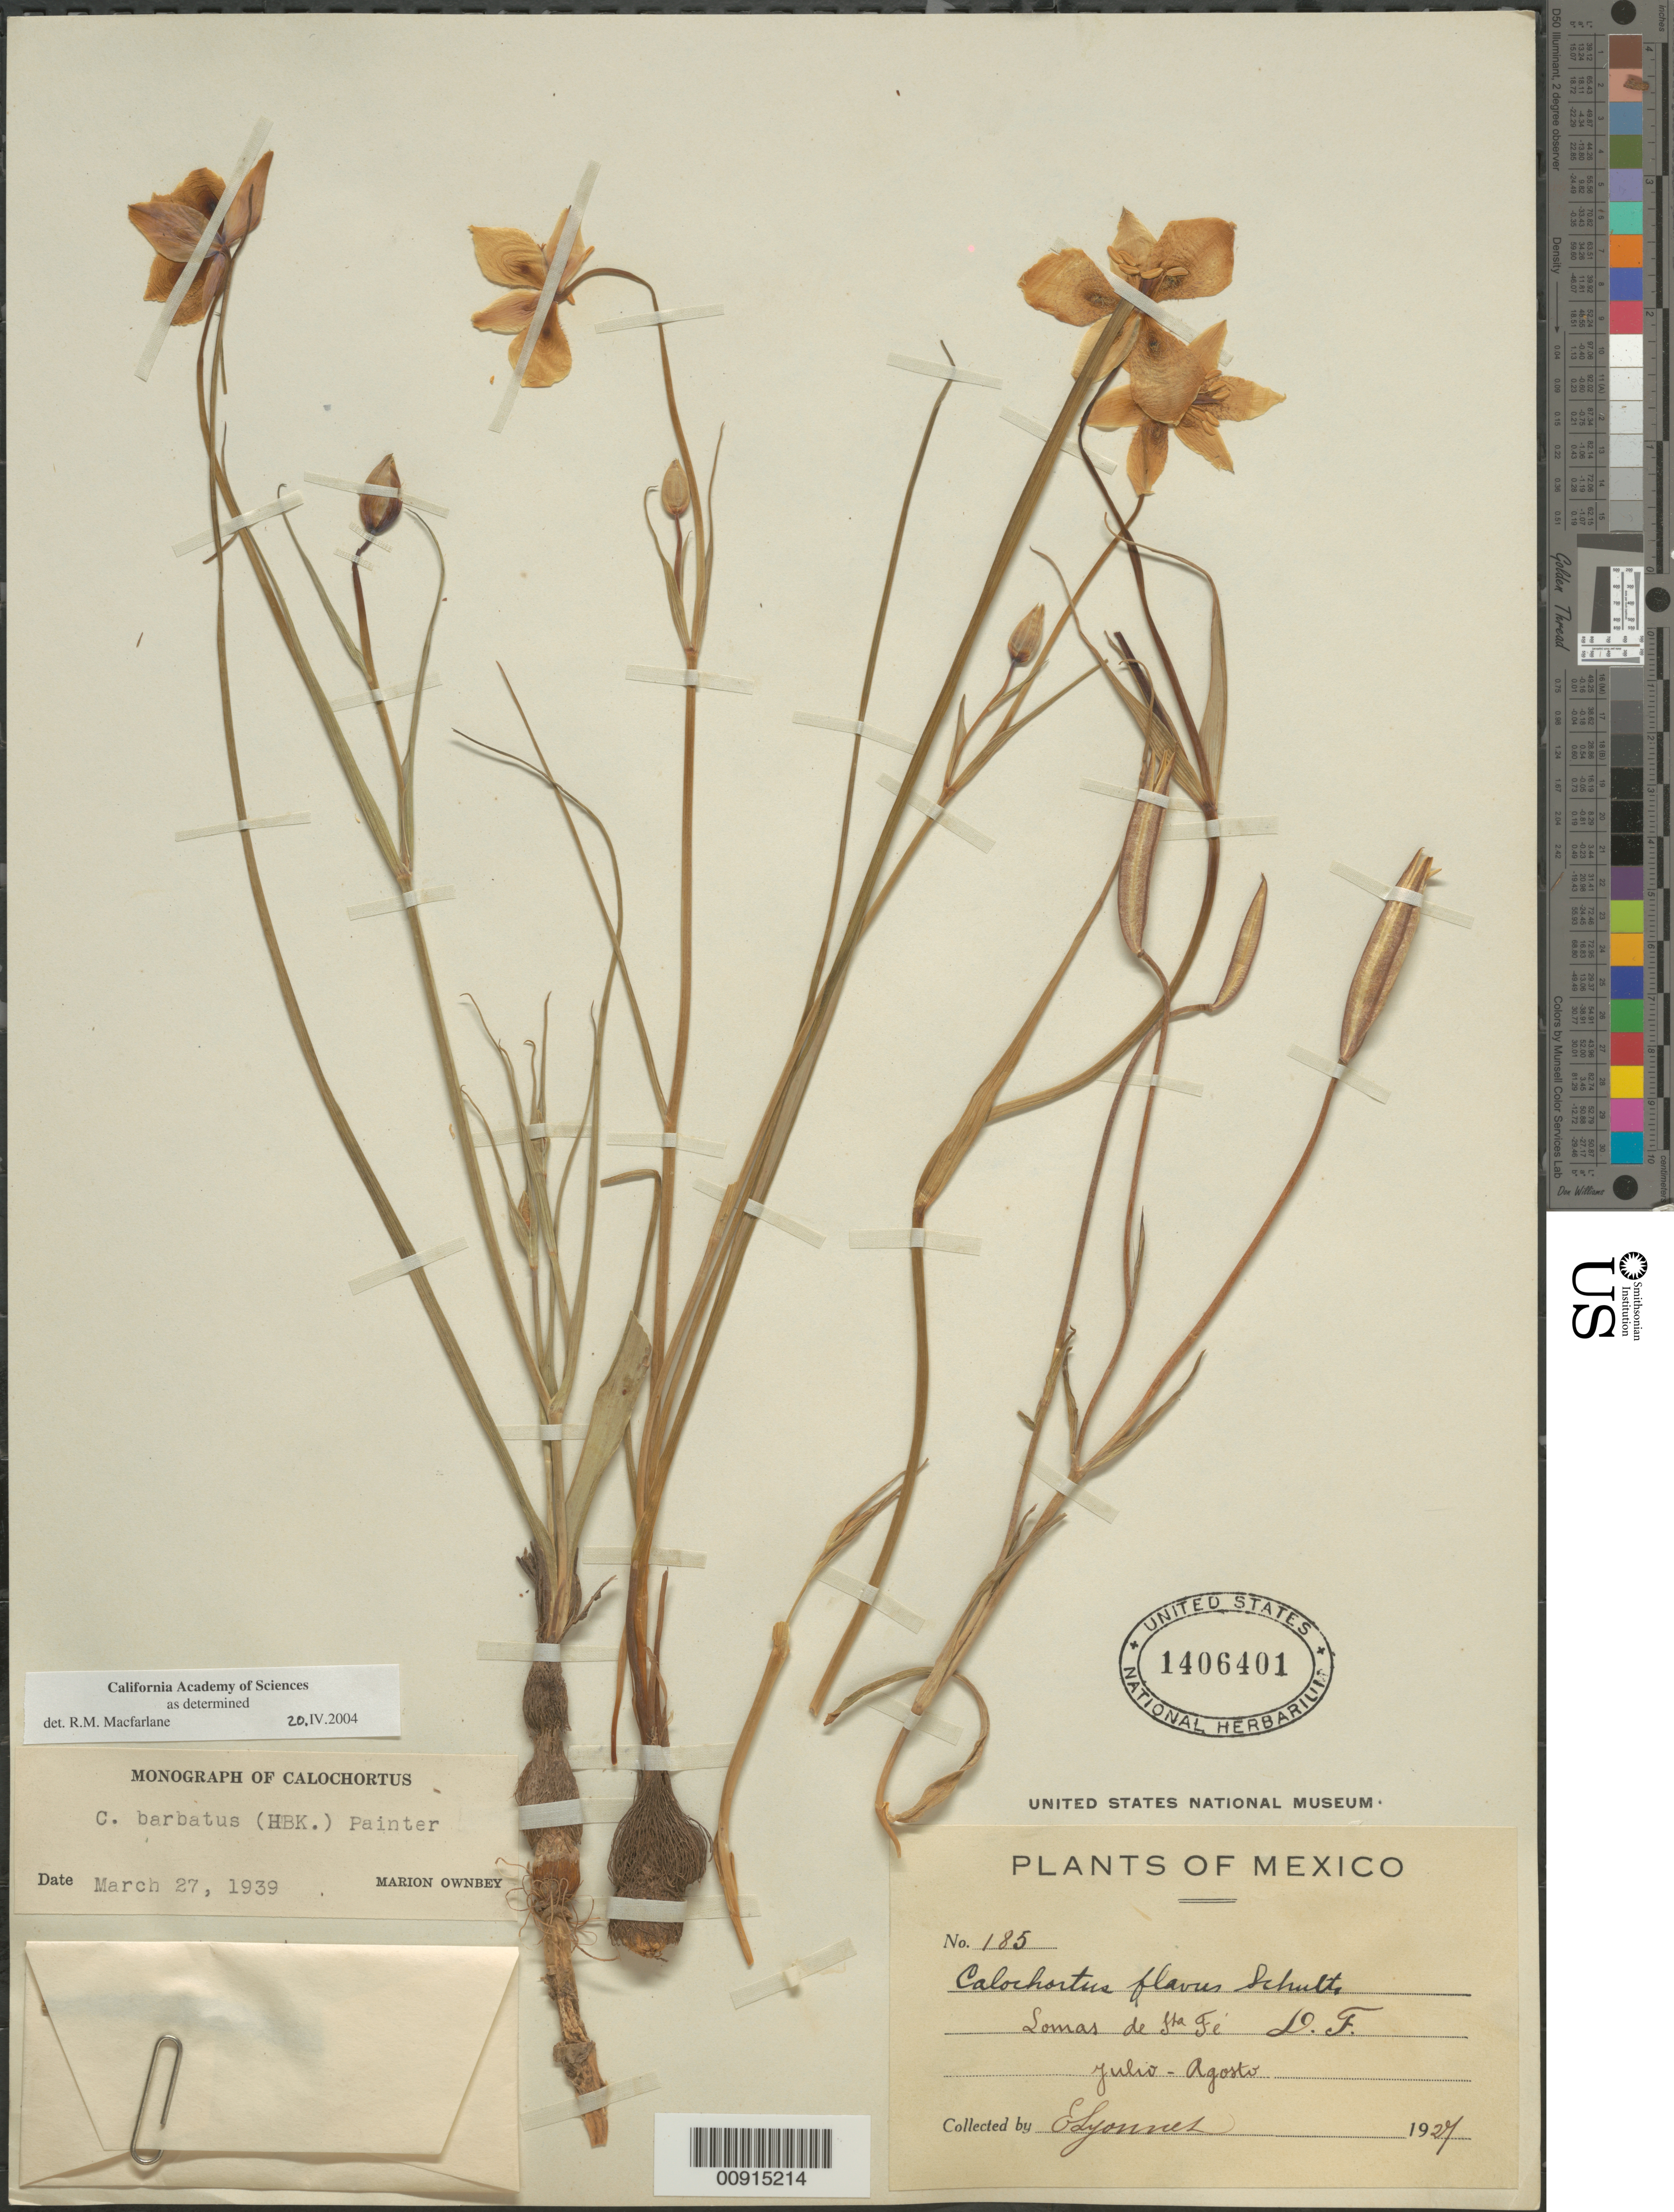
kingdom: Plantae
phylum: Tracheophyta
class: Liliopsida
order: Liliales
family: Liliaceae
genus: Calochortus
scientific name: Calochortus barbatus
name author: (Kunth) J.H. Painter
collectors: Bro. E. Lyonnet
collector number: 185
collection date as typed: Jul 1927 to -- Aug 1927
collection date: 1927-07/1927-08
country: Mexico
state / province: Distrito Federal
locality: Lomas de Sta. Fé, D.F.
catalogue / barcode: US 1406401